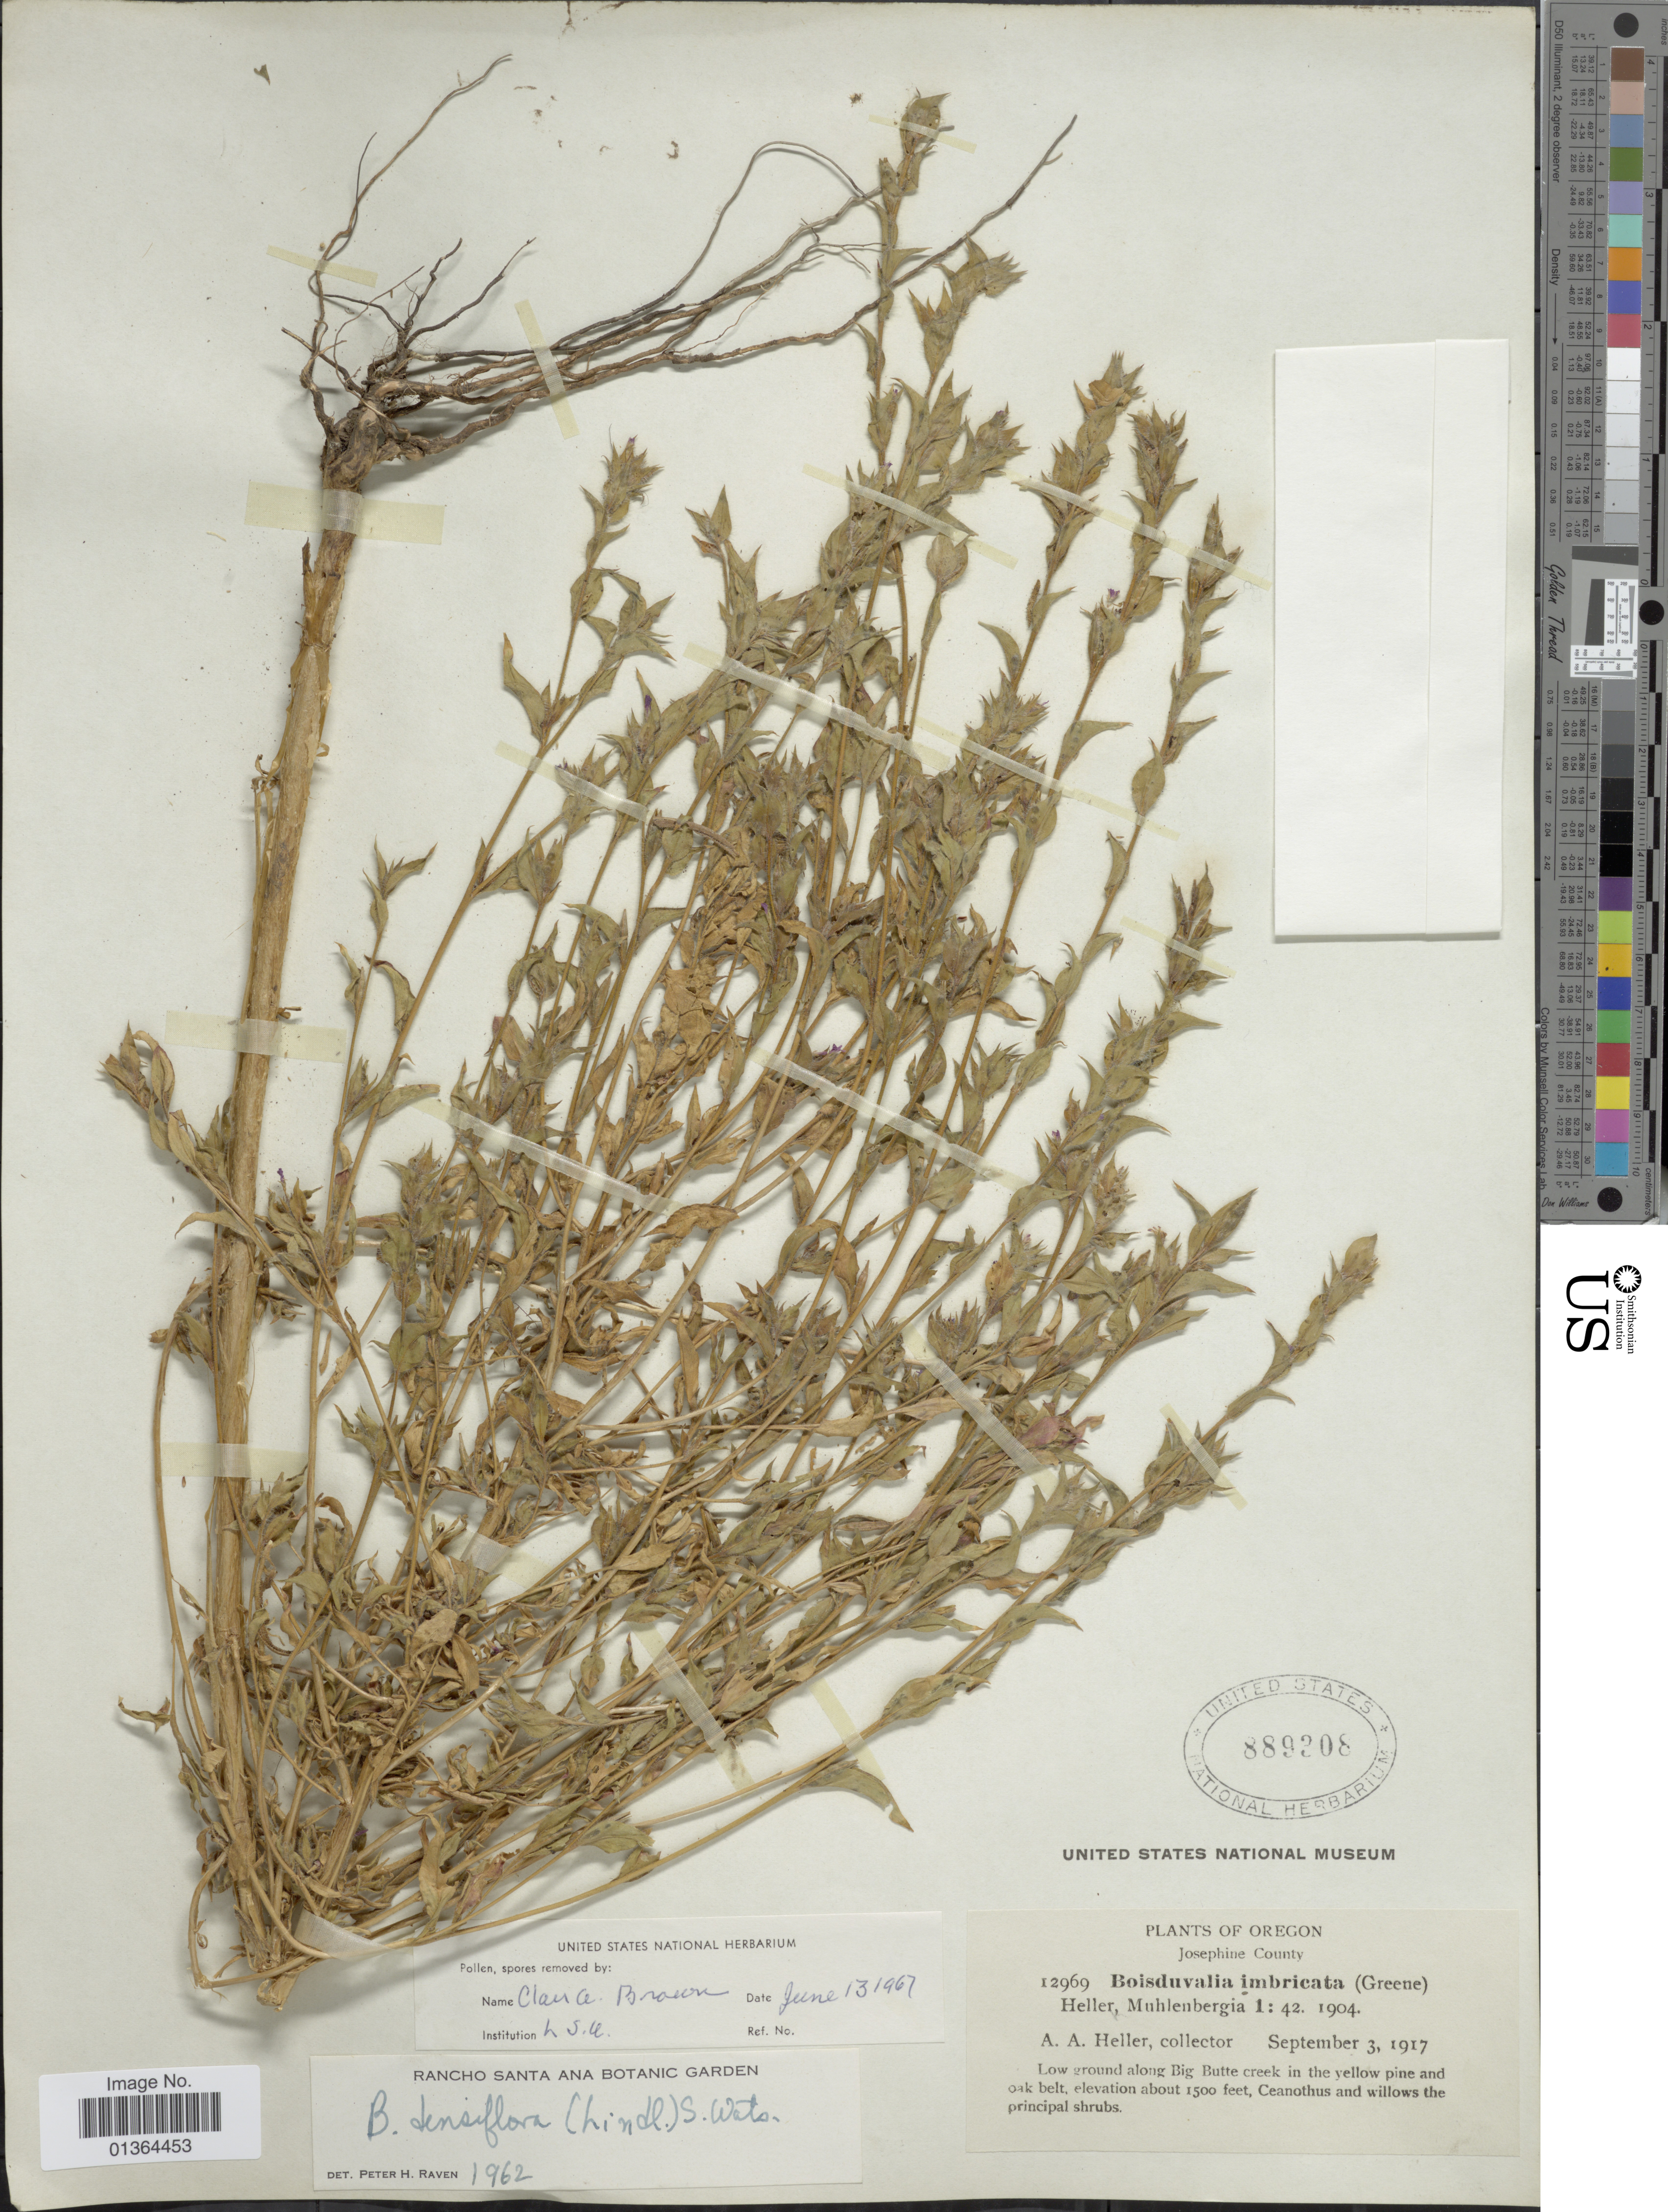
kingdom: Plantae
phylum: Tracheophyta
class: Magnoliopsida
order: Myrtales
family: Onagraceae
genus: Epilobium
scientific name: Epilobium densiflorum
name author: (Lindl.) Hoch & P.H. Raven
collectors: A. A. Heller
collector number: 12969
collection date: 1917-09-03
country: United States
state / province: Oregon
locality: Josephine County, low ground along Big Butte creek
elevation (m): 457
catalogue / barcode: US 889308